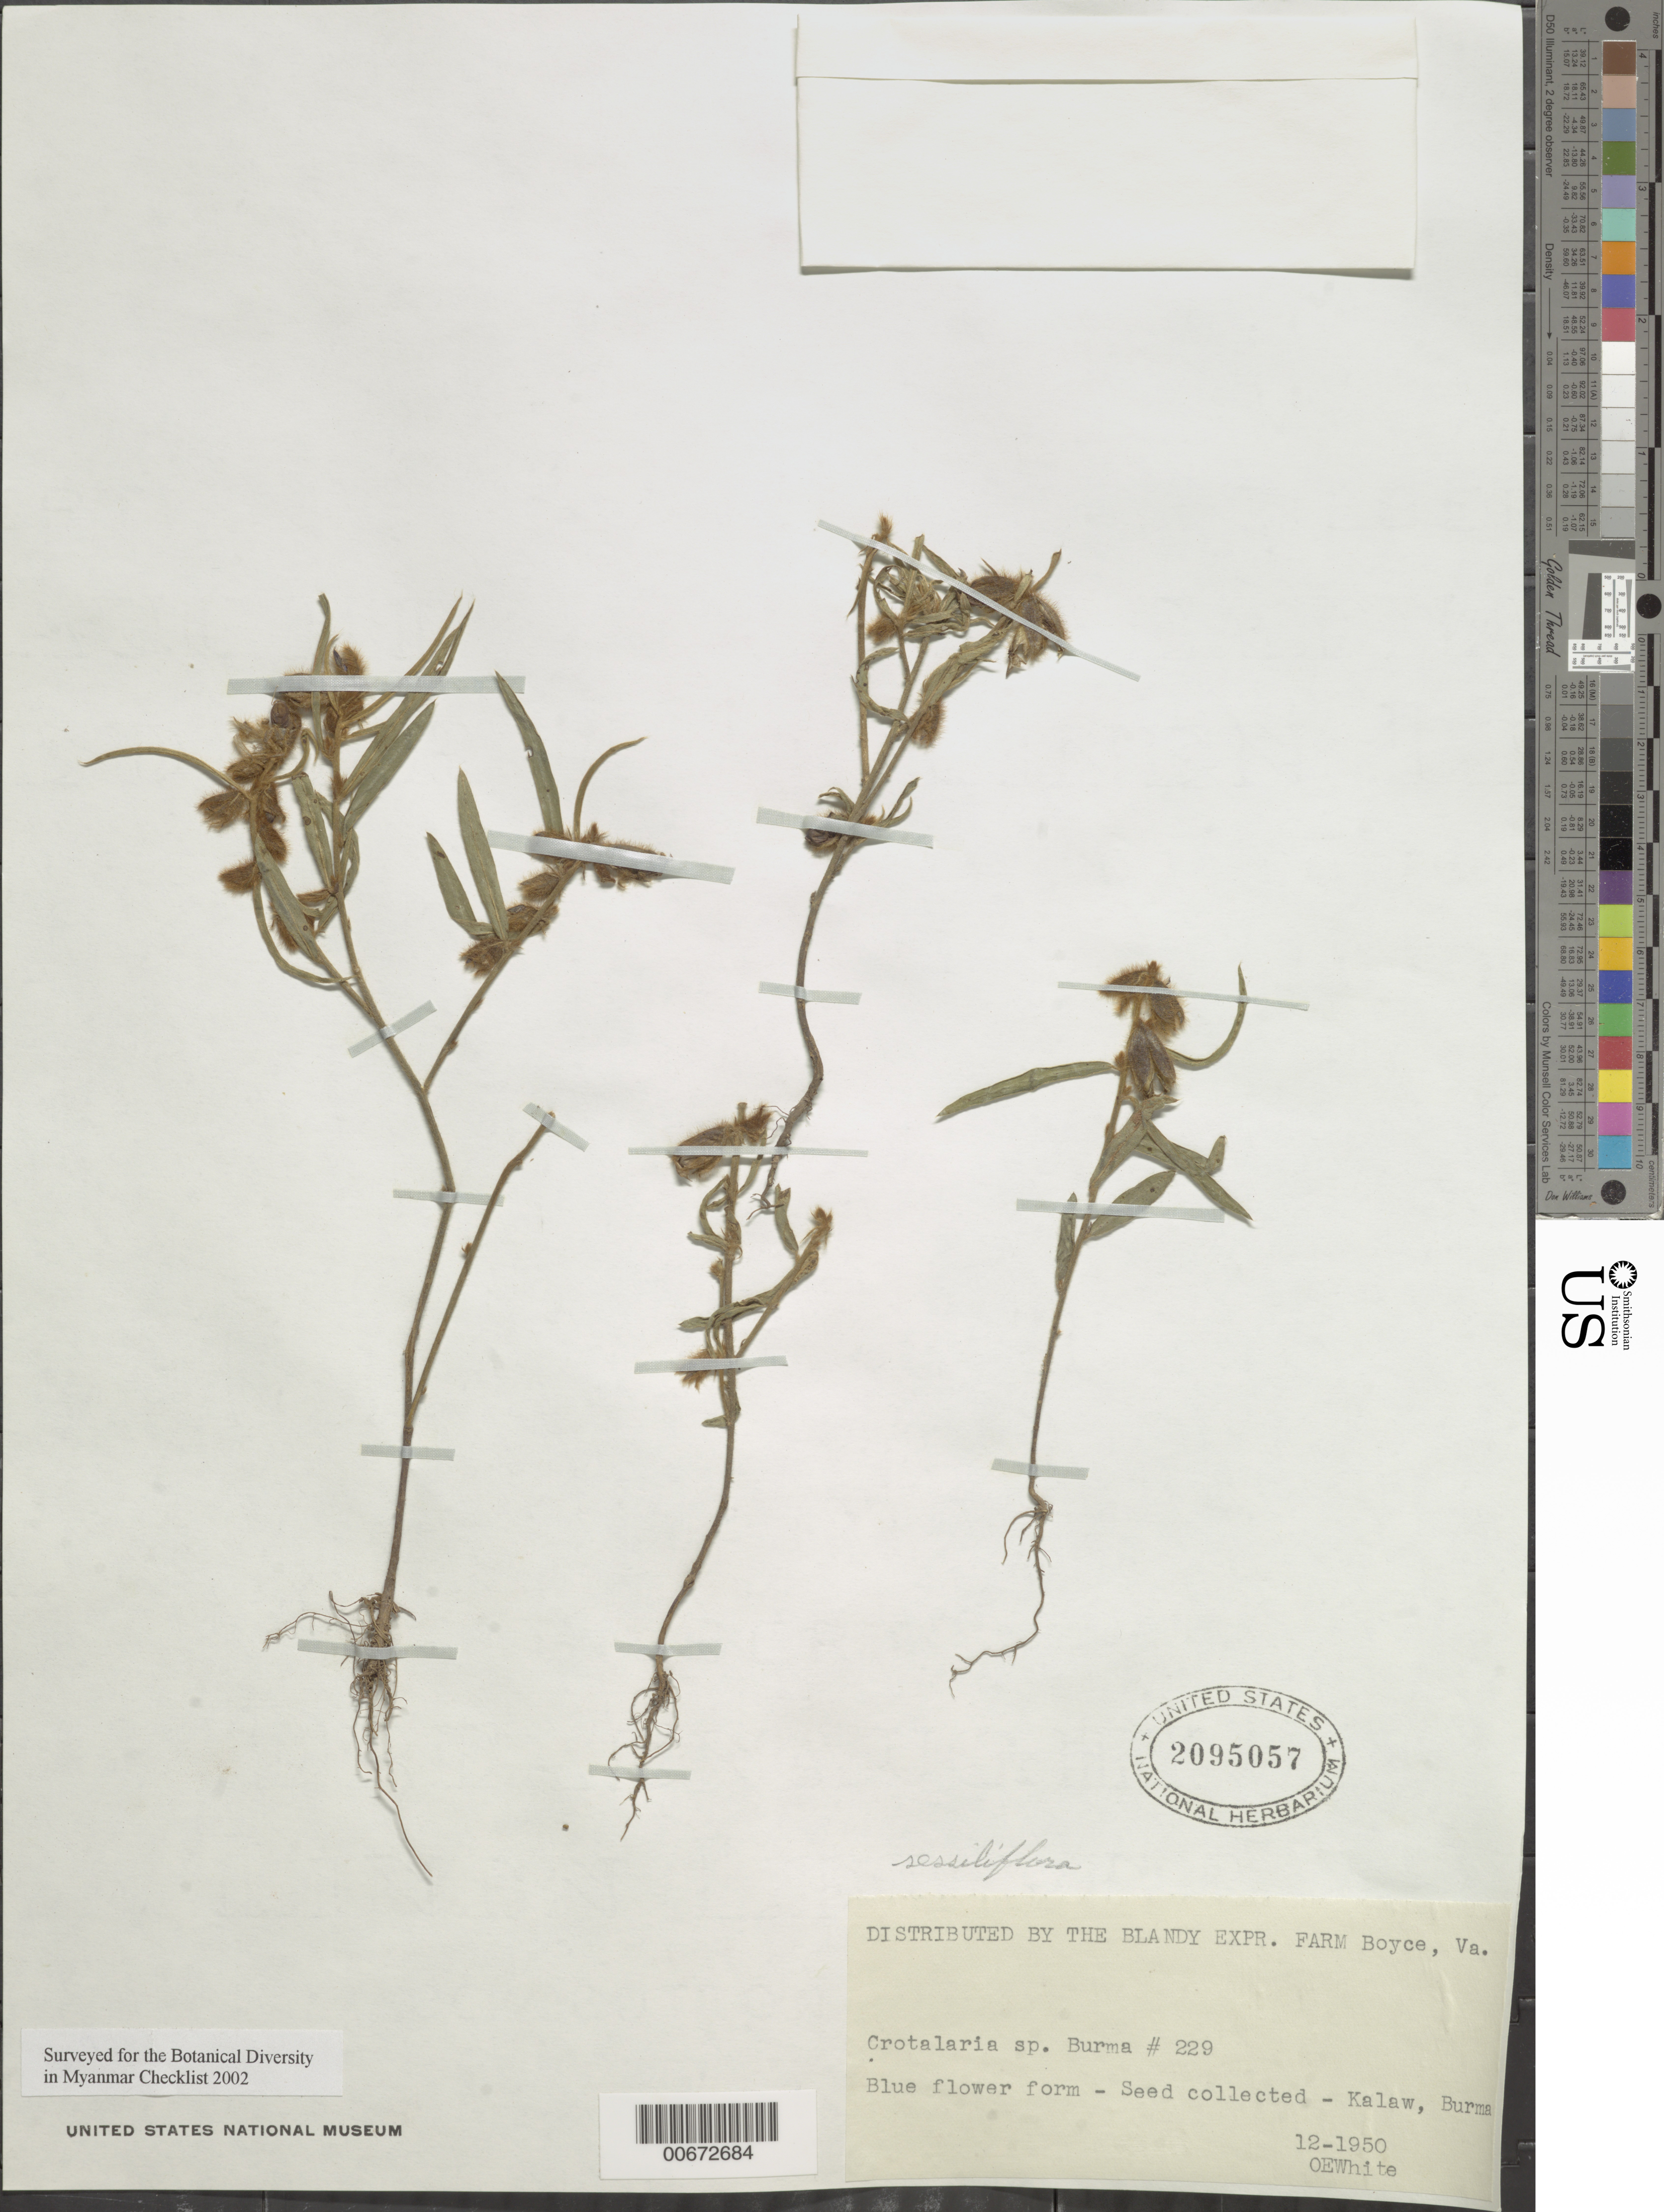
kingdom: Plantae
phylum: Tracheophyta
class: Magnoliopsida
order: Fabales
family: Fabaceae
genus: Crotalaria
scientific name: Crotalaria sessilifolia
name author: L.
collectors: O. E. White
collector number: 229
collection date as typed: Dec 1950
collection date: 1950-12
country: Myanmar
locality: Kalaw.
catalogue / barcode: US 2095057